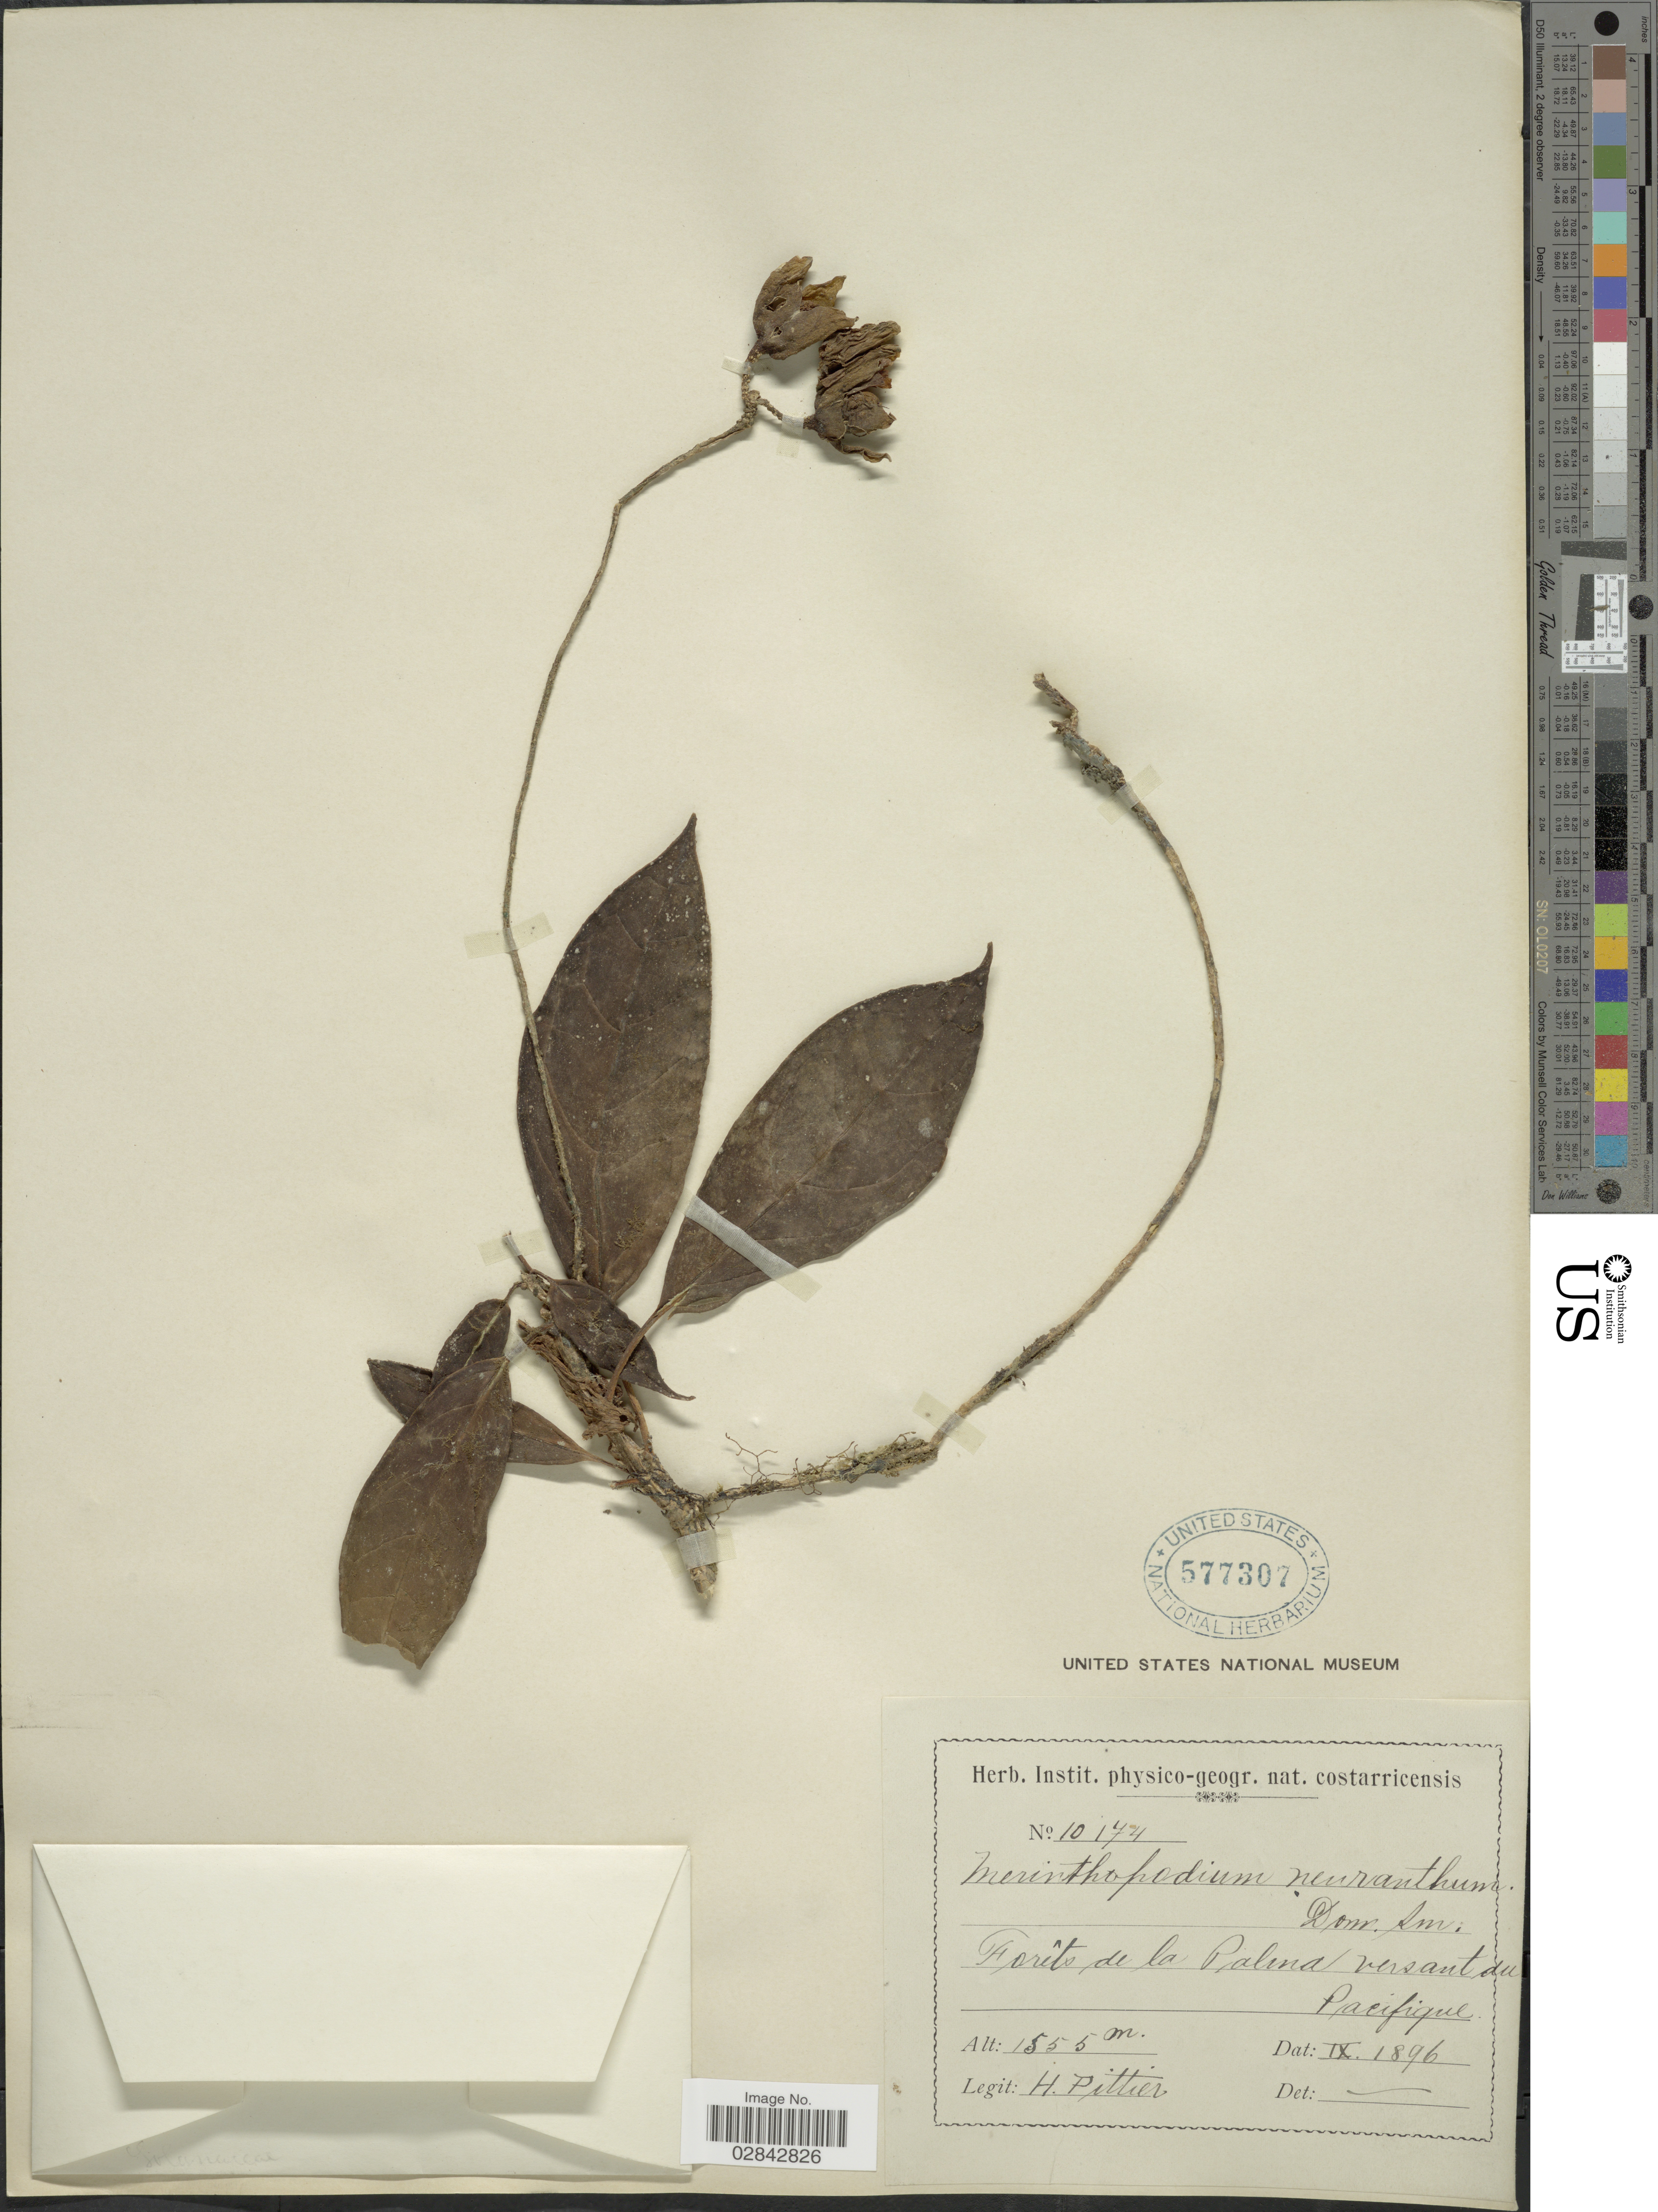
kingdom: Plantae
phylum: Tracheophyta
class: Magnoliopsida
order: Solanales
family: Solanaceae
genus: Markea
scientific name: Markea neurantha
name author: Hemsl.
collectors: H. F. Pittier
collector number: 10174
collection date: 1896-09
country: Costa Rica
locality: Forêts de la Palma versant du Pacifique.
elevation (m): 1555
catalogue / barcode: US 577307